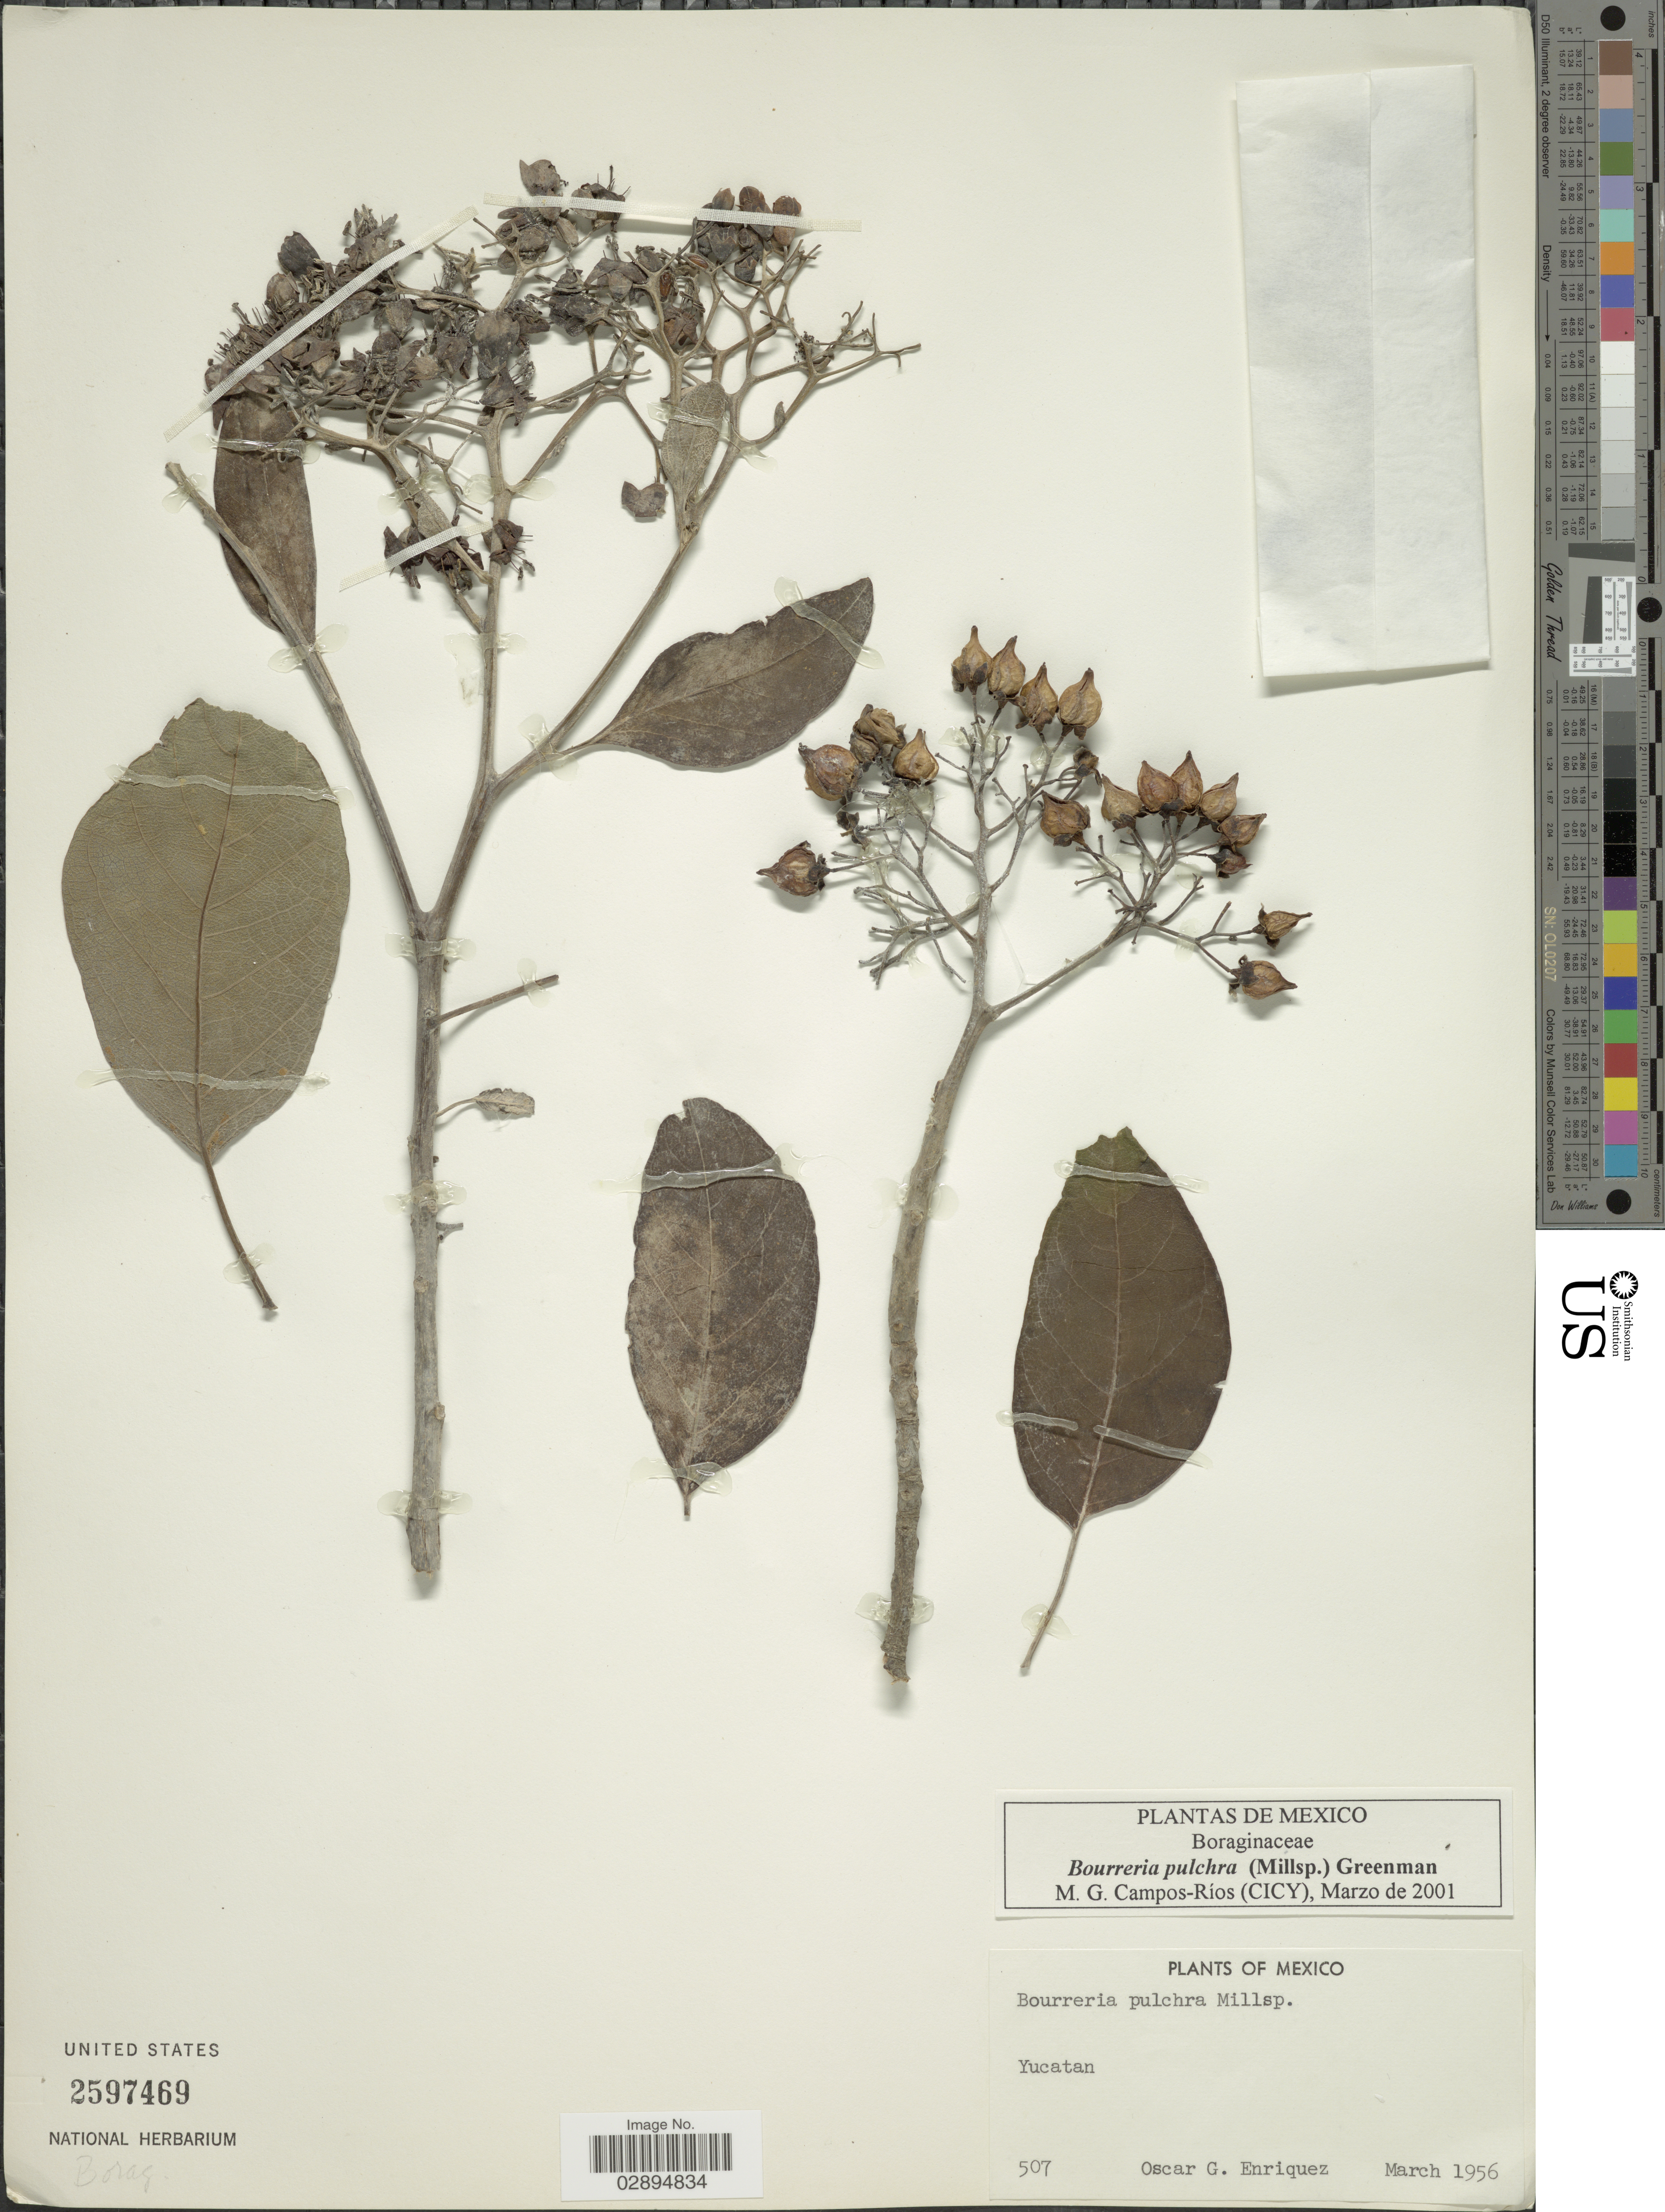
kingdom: Plantae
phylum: Tracheophyta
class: Magnoliopsida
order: Boraginales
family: Ehretiaceae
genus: Bourreria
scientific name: Bourreria pulchra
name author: (Millsp.) Millsp.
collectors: O. Enriquez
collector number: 507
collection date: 1956-03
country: Mexico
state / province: Yucatán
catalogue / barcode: US 2597469